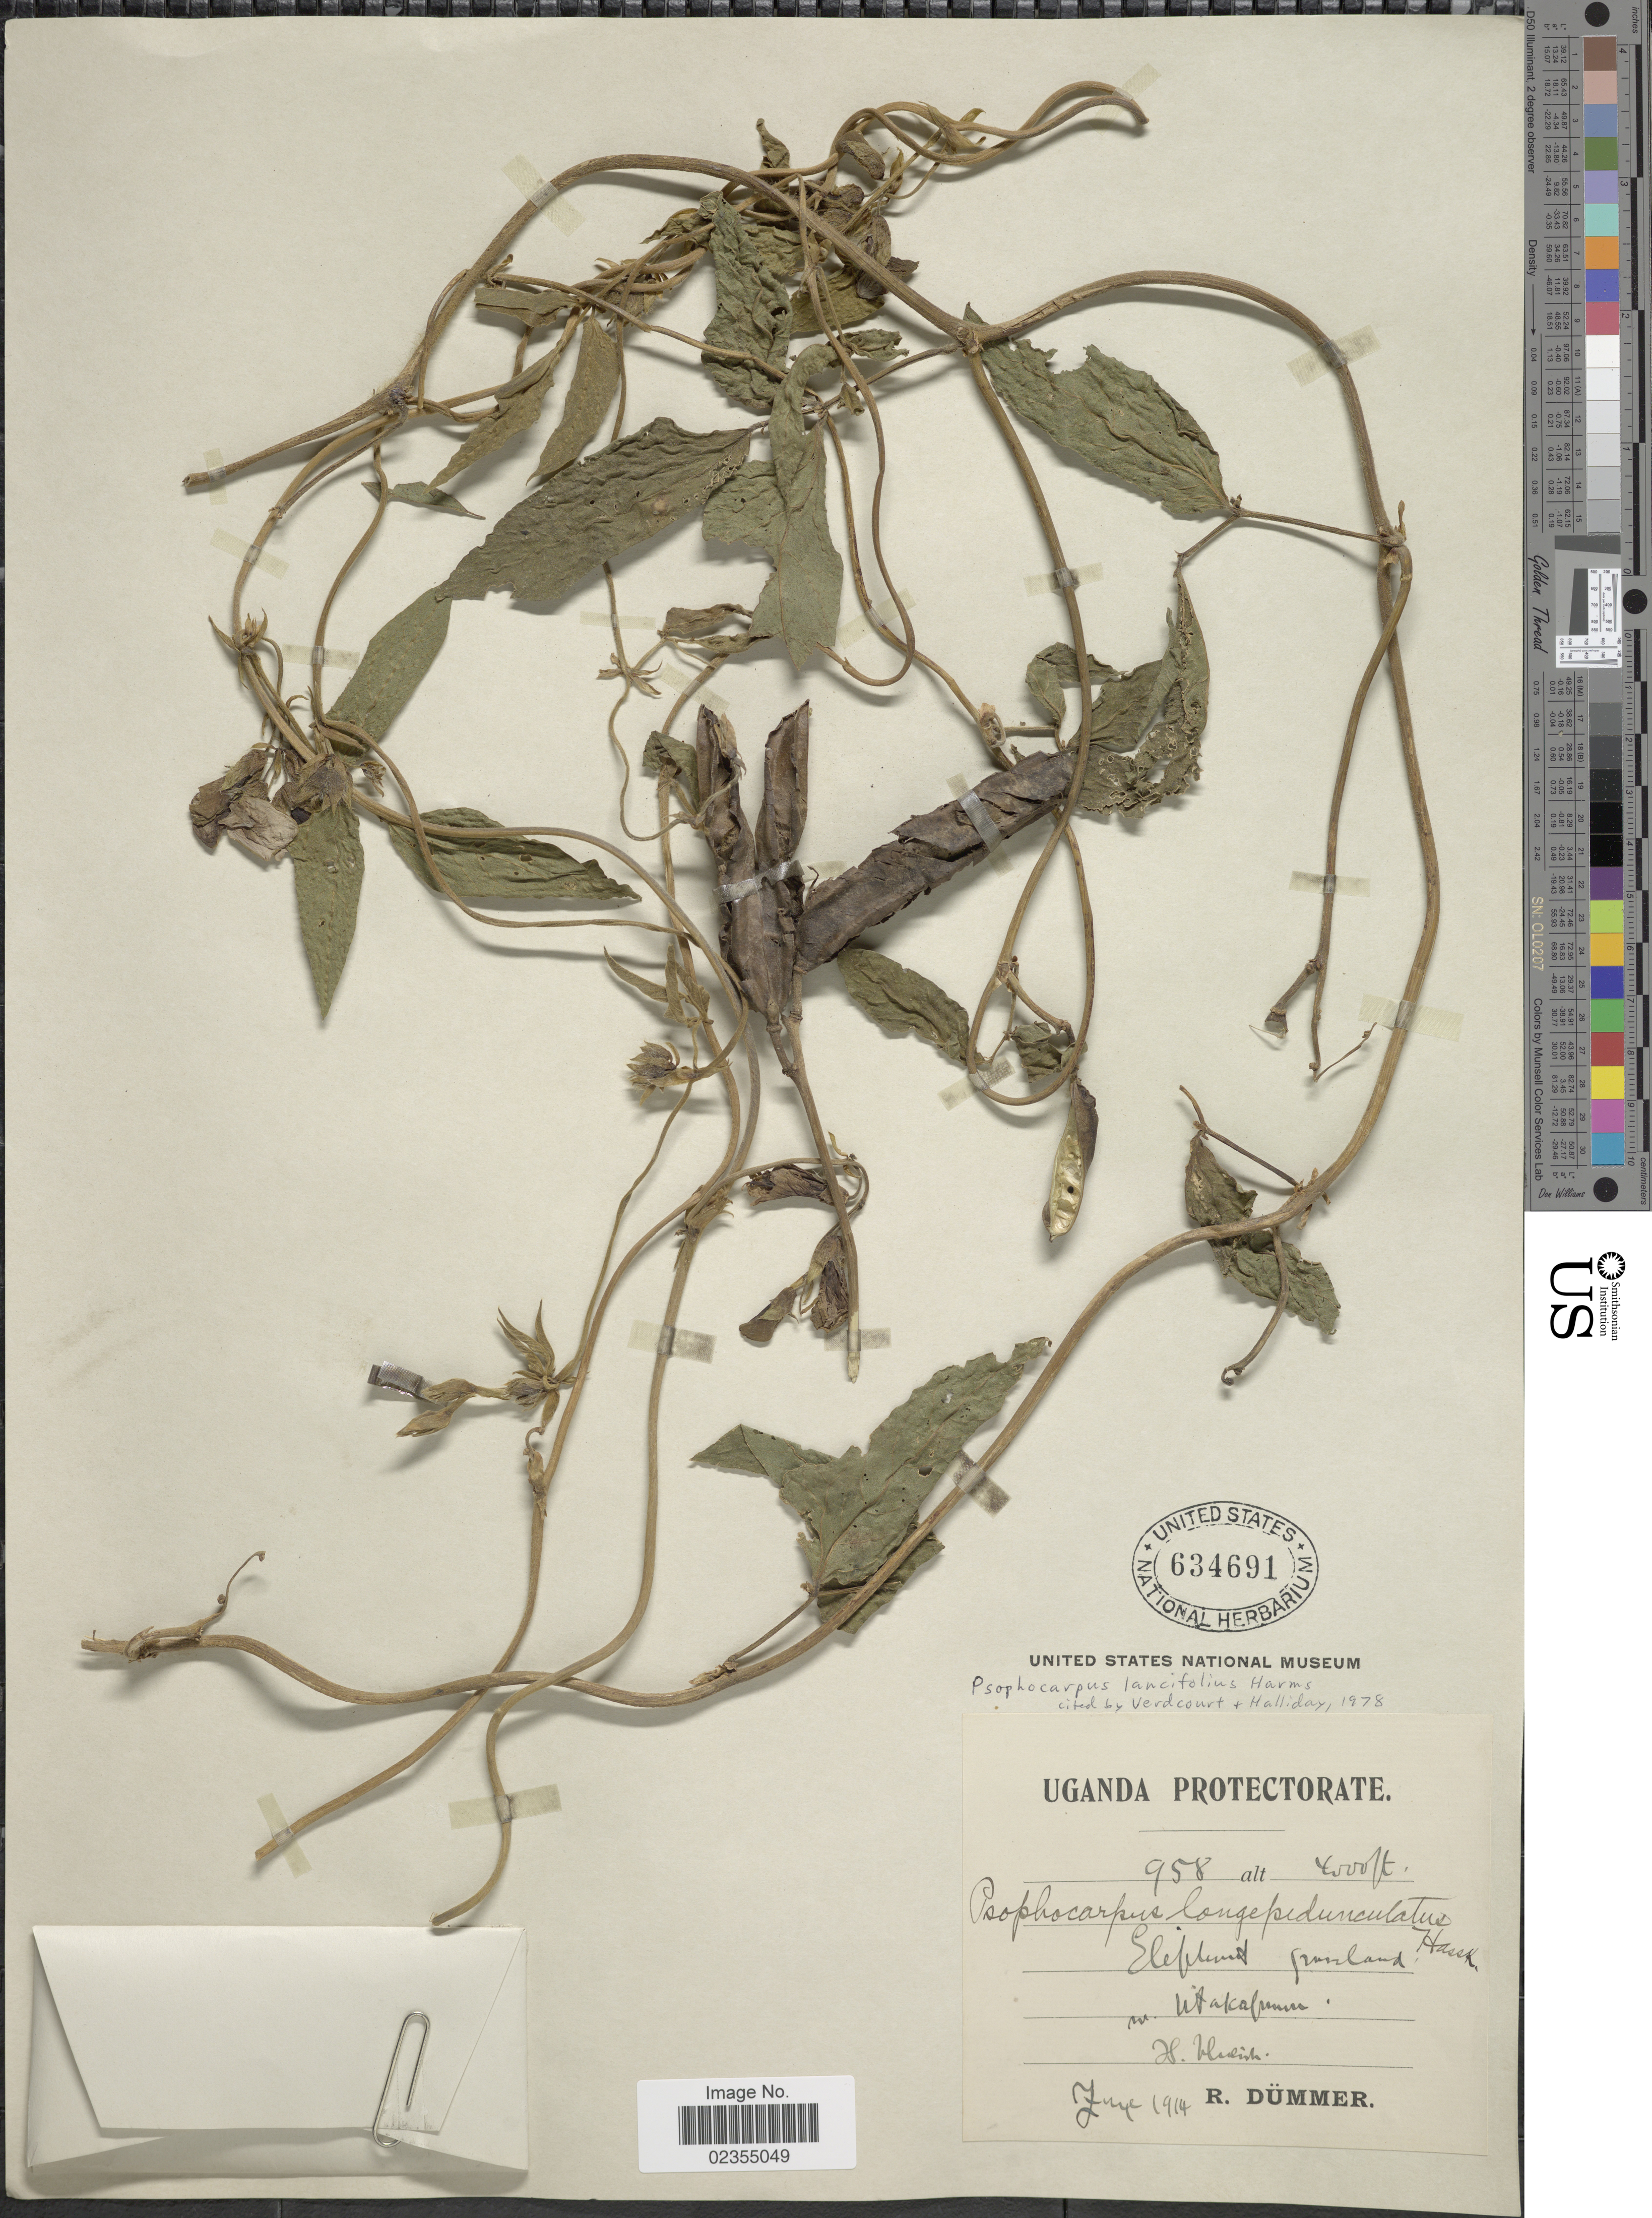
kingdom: Plantae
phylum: Tracheophyta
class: Magnoliopsida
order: Fabales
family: Fabaceae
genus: Psophocarpus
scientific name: Psophocarpus lancifolius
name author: Harms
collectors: R. A. Dümmer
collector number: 958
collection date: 1914-06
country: Uganda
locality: Uganda Protectorate. nr. Ntakafunvu.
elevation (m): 1219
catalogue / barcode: US 634691